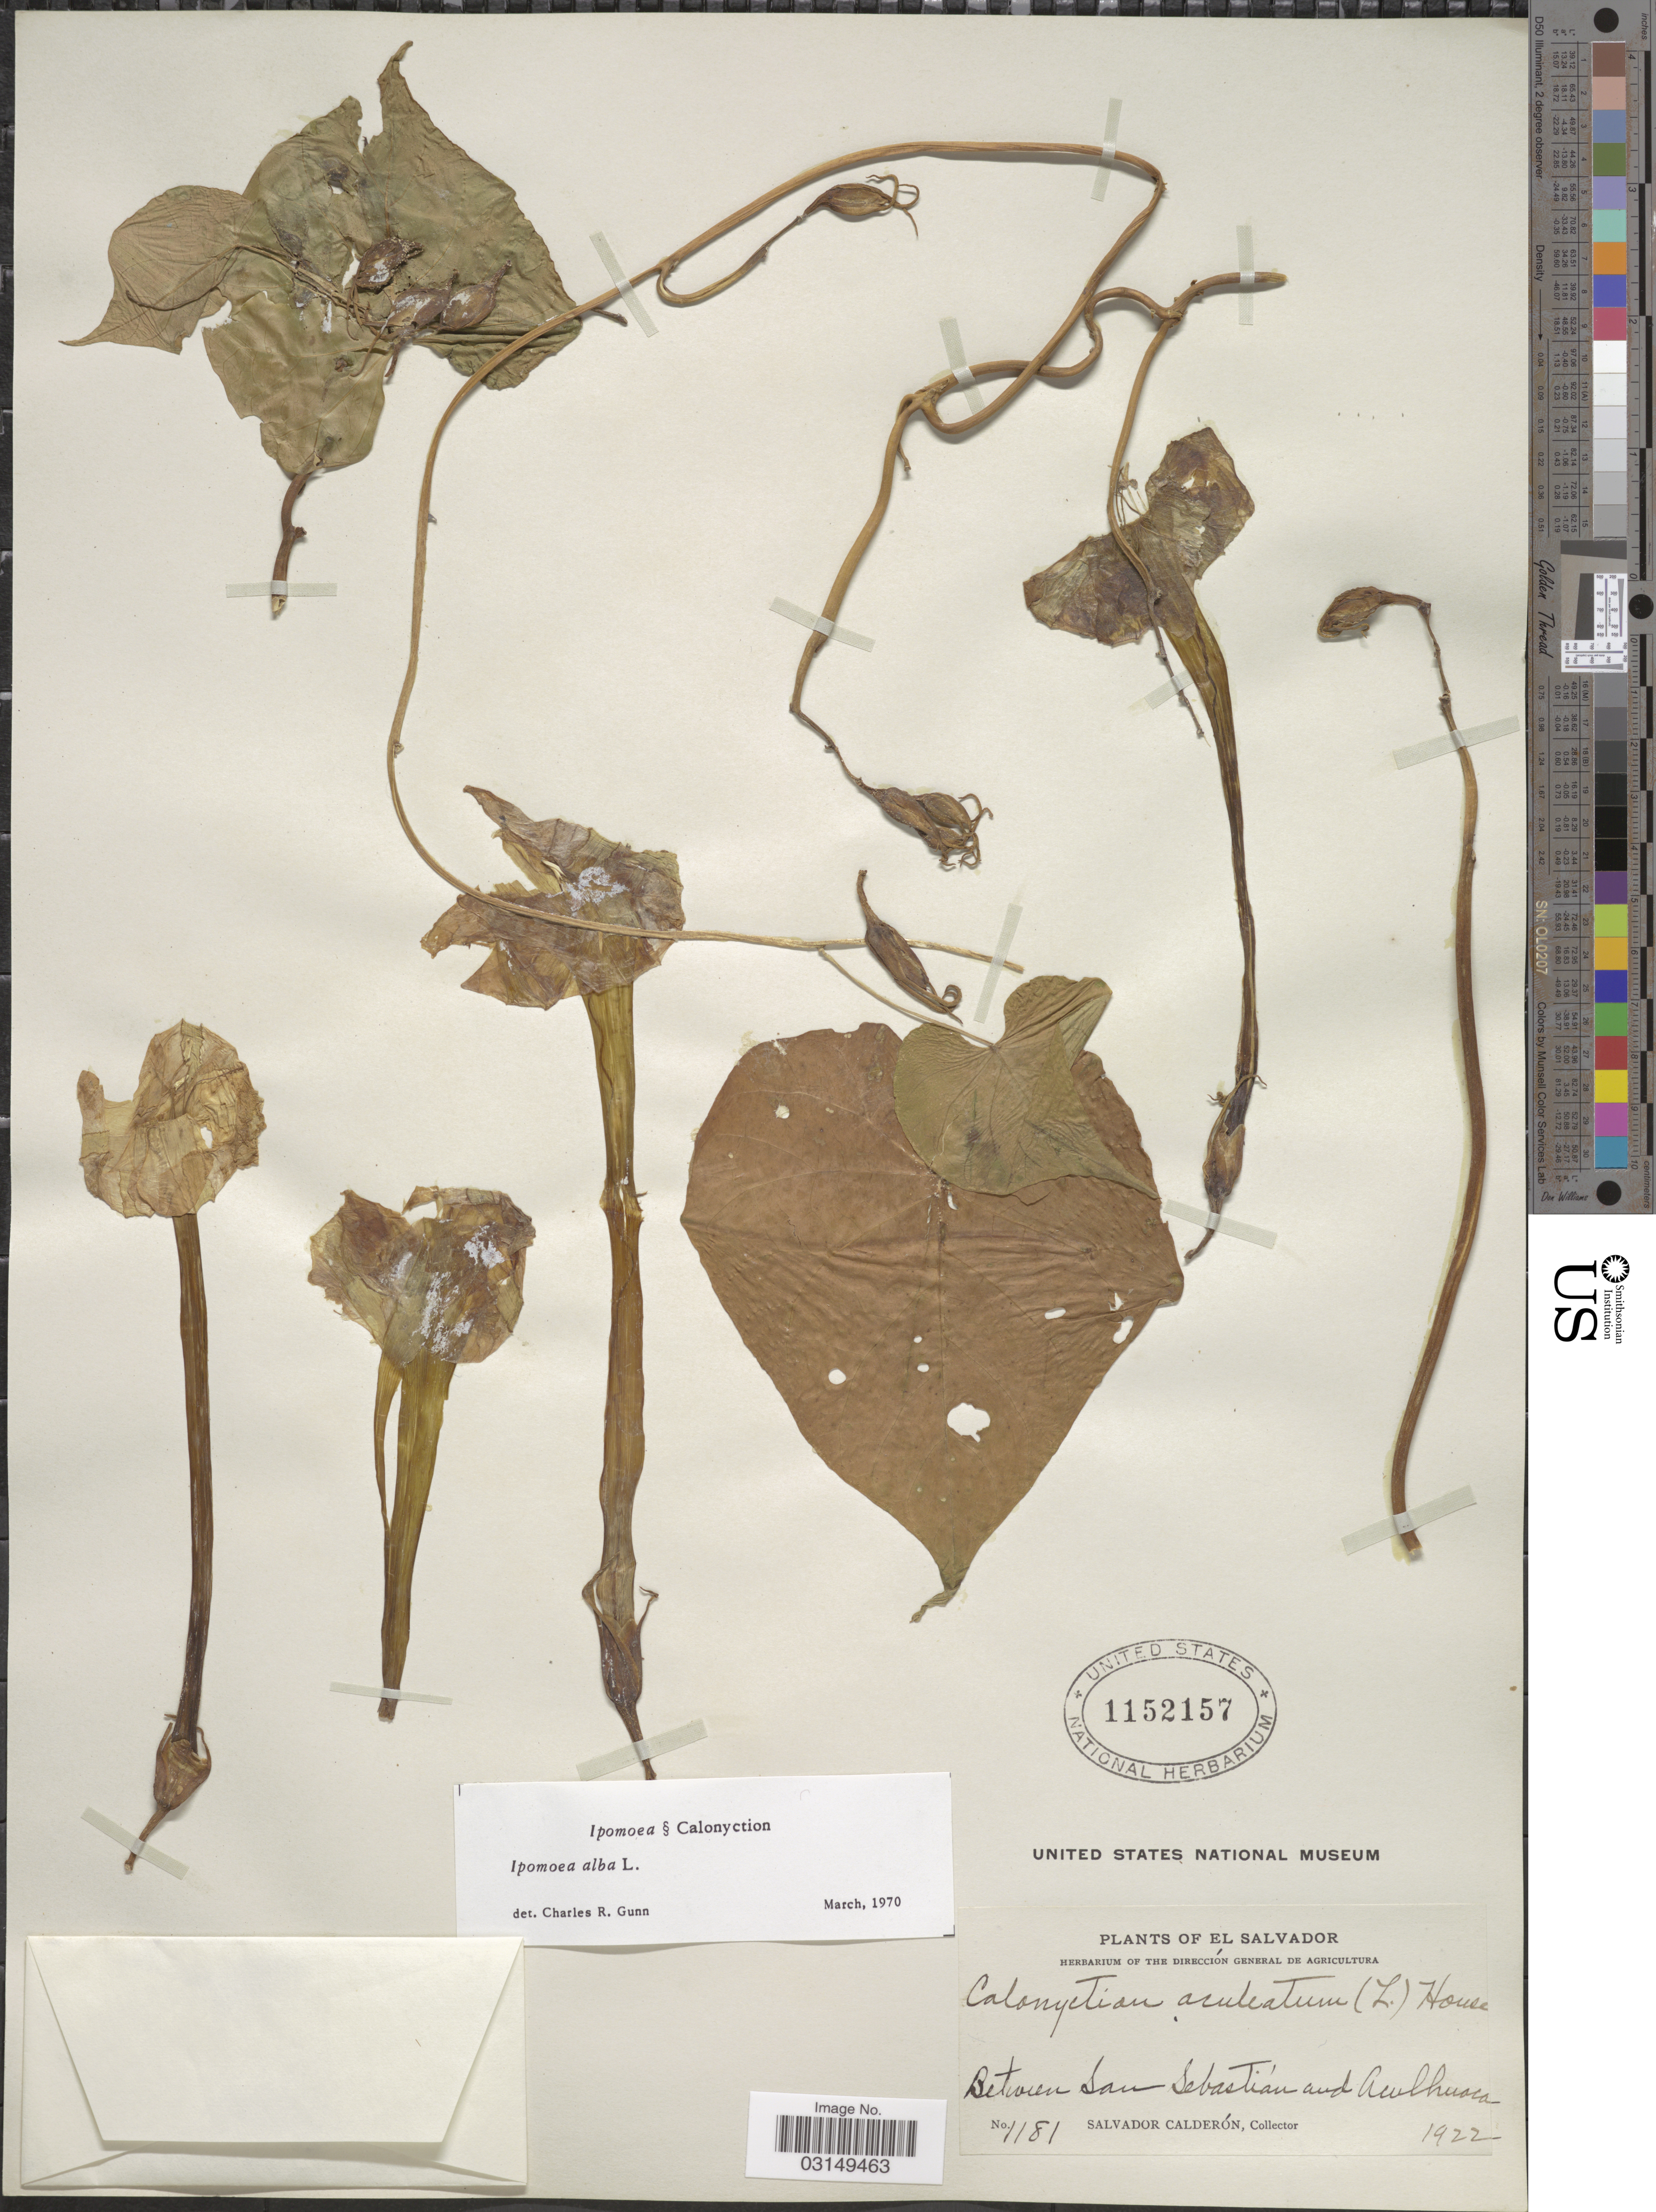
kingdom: Plantae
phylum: Tracheophyta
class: Magnoliopsida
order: Solanales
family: Convolvulaceae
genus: Ipomoea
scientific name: Ipomoea alba L.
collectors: S. Calderón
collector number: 1181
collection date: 1922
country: El Salvador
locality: Between San Sebastián and Aculhuaca.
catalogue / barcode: US 1152157